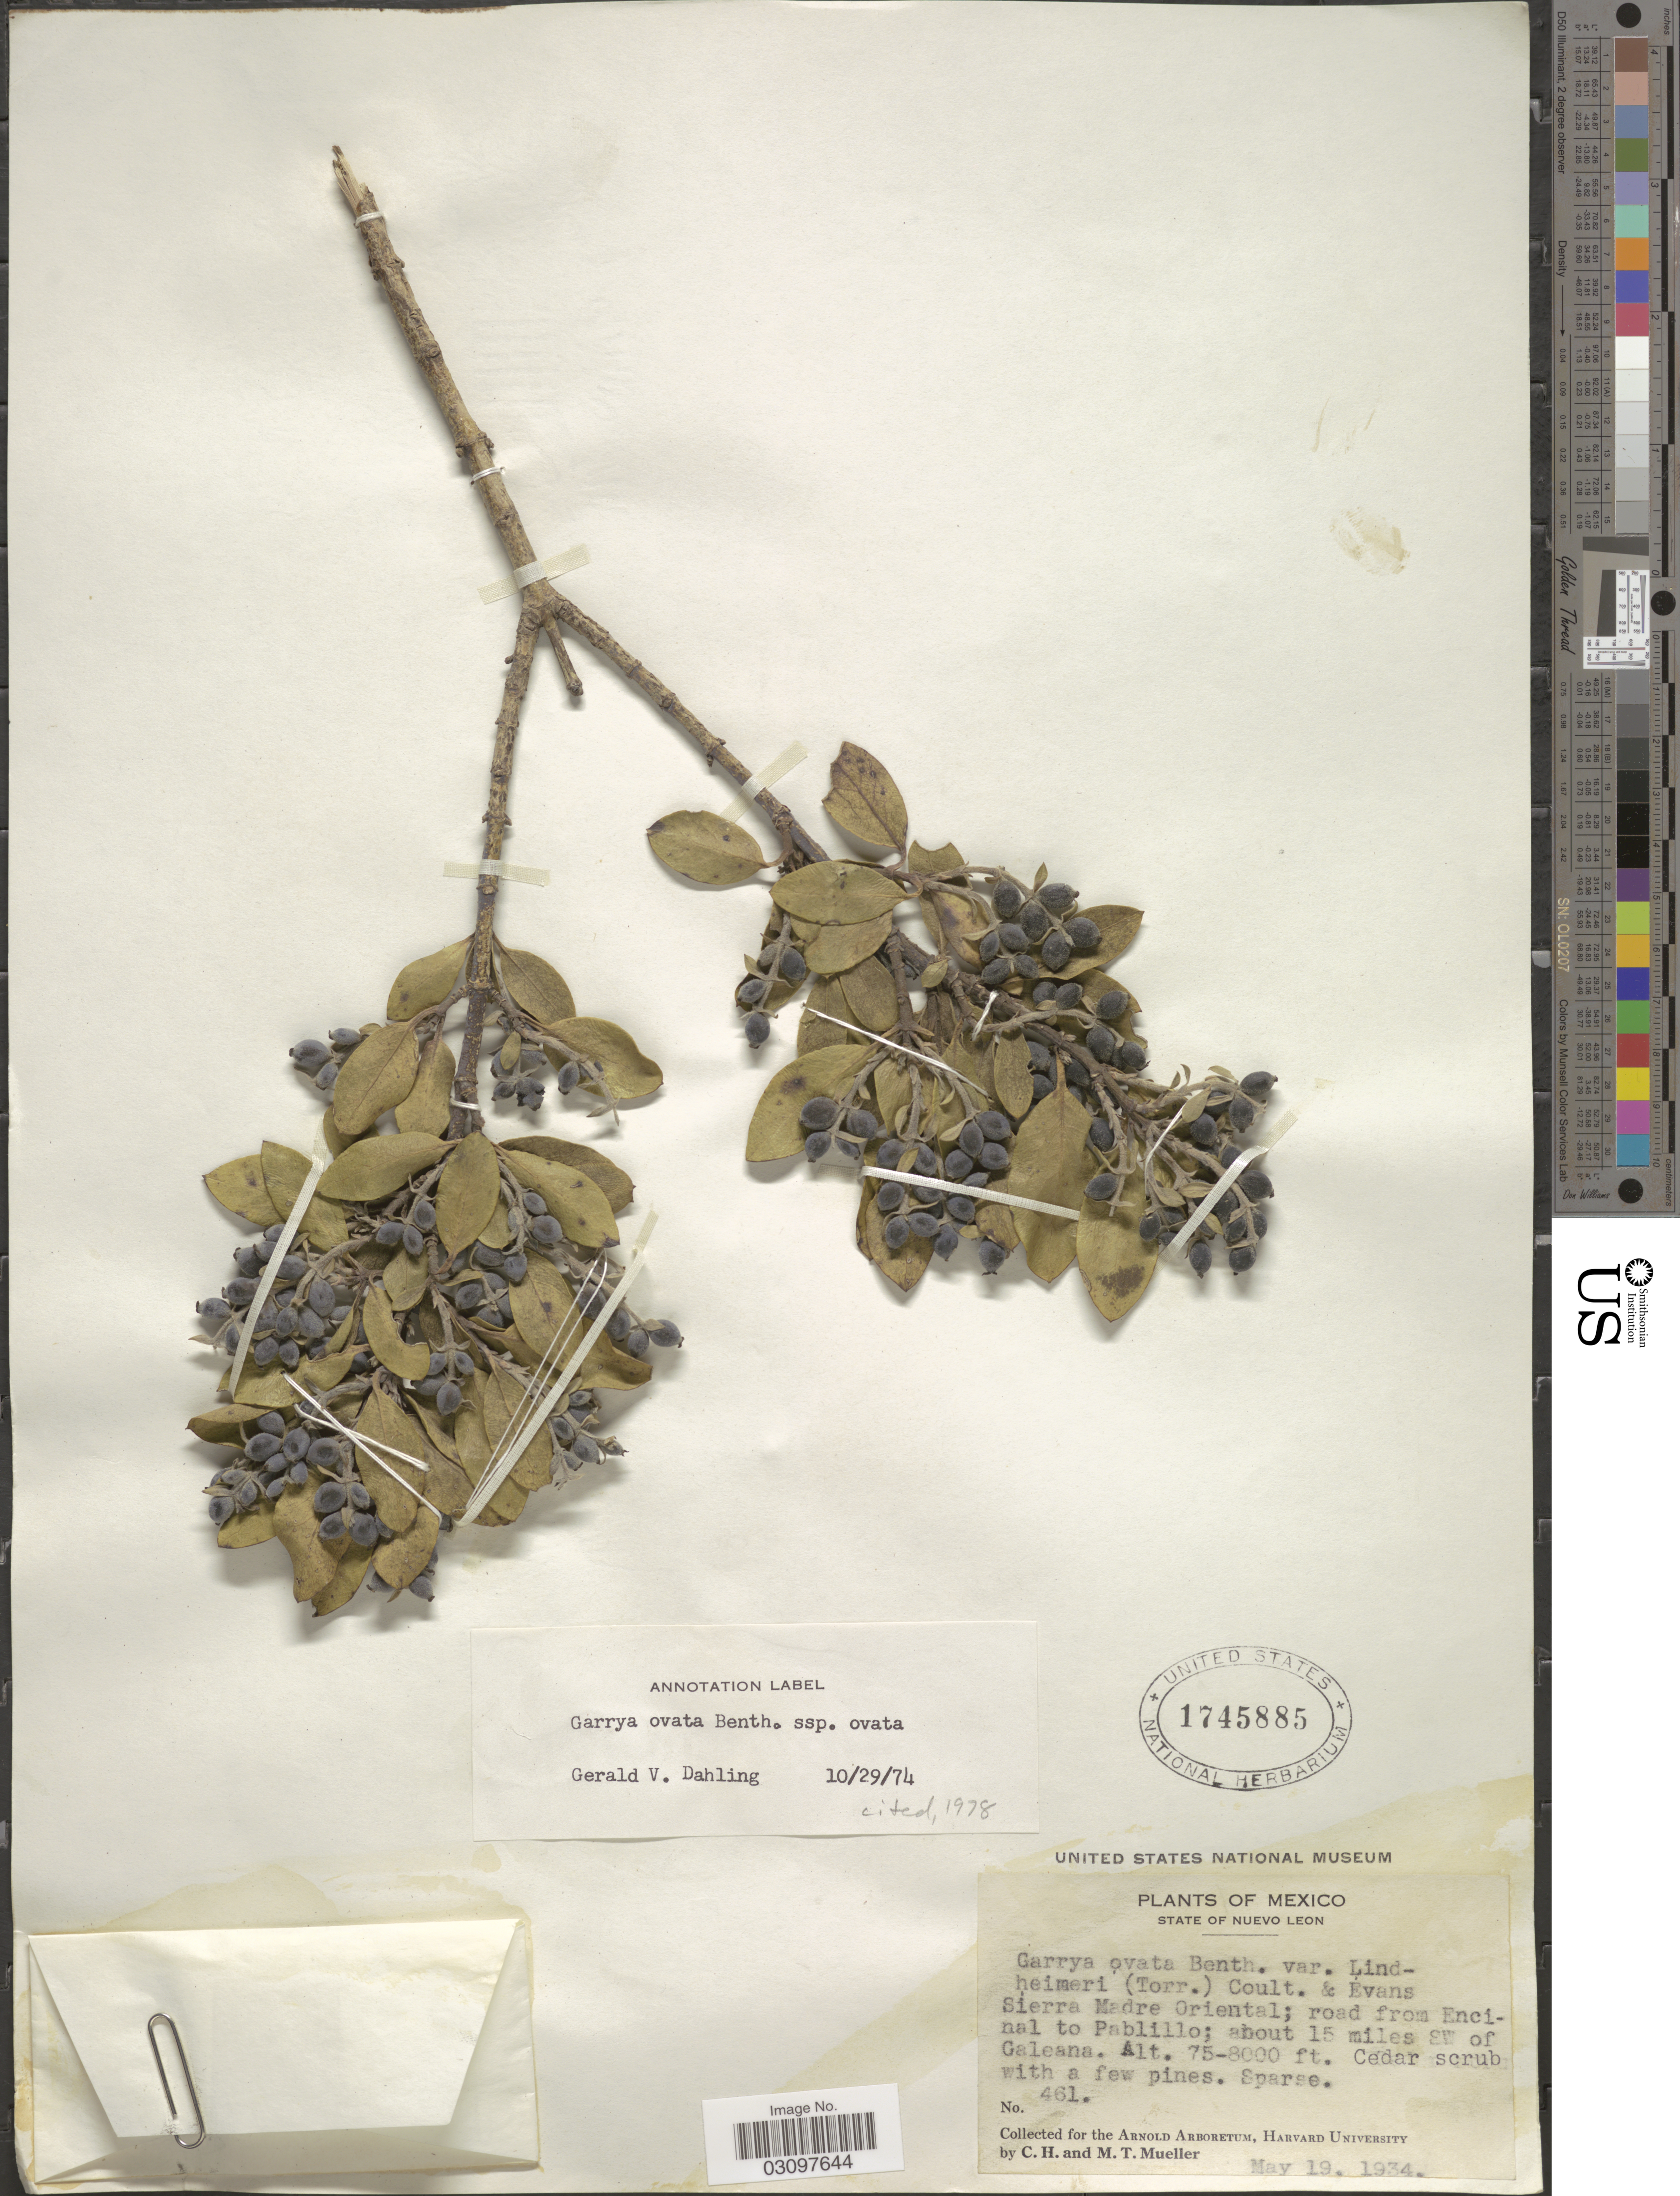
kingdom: Plantae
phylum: Tracheophyta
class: Magnoliopsida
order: Garryales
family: Garryaceae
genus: Garrya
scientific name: Garrya ovata subsp. ovata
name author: Benth.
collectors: C. H. Mueller & M. Mueller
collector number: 461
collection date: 1934-05-19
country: Mexico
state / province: Nuevo León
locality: Sierra Madre Oriental; road from Encinal to Pablillo; about 15 miles SW of Galeana.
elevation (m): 2286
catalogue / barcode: US 1745885